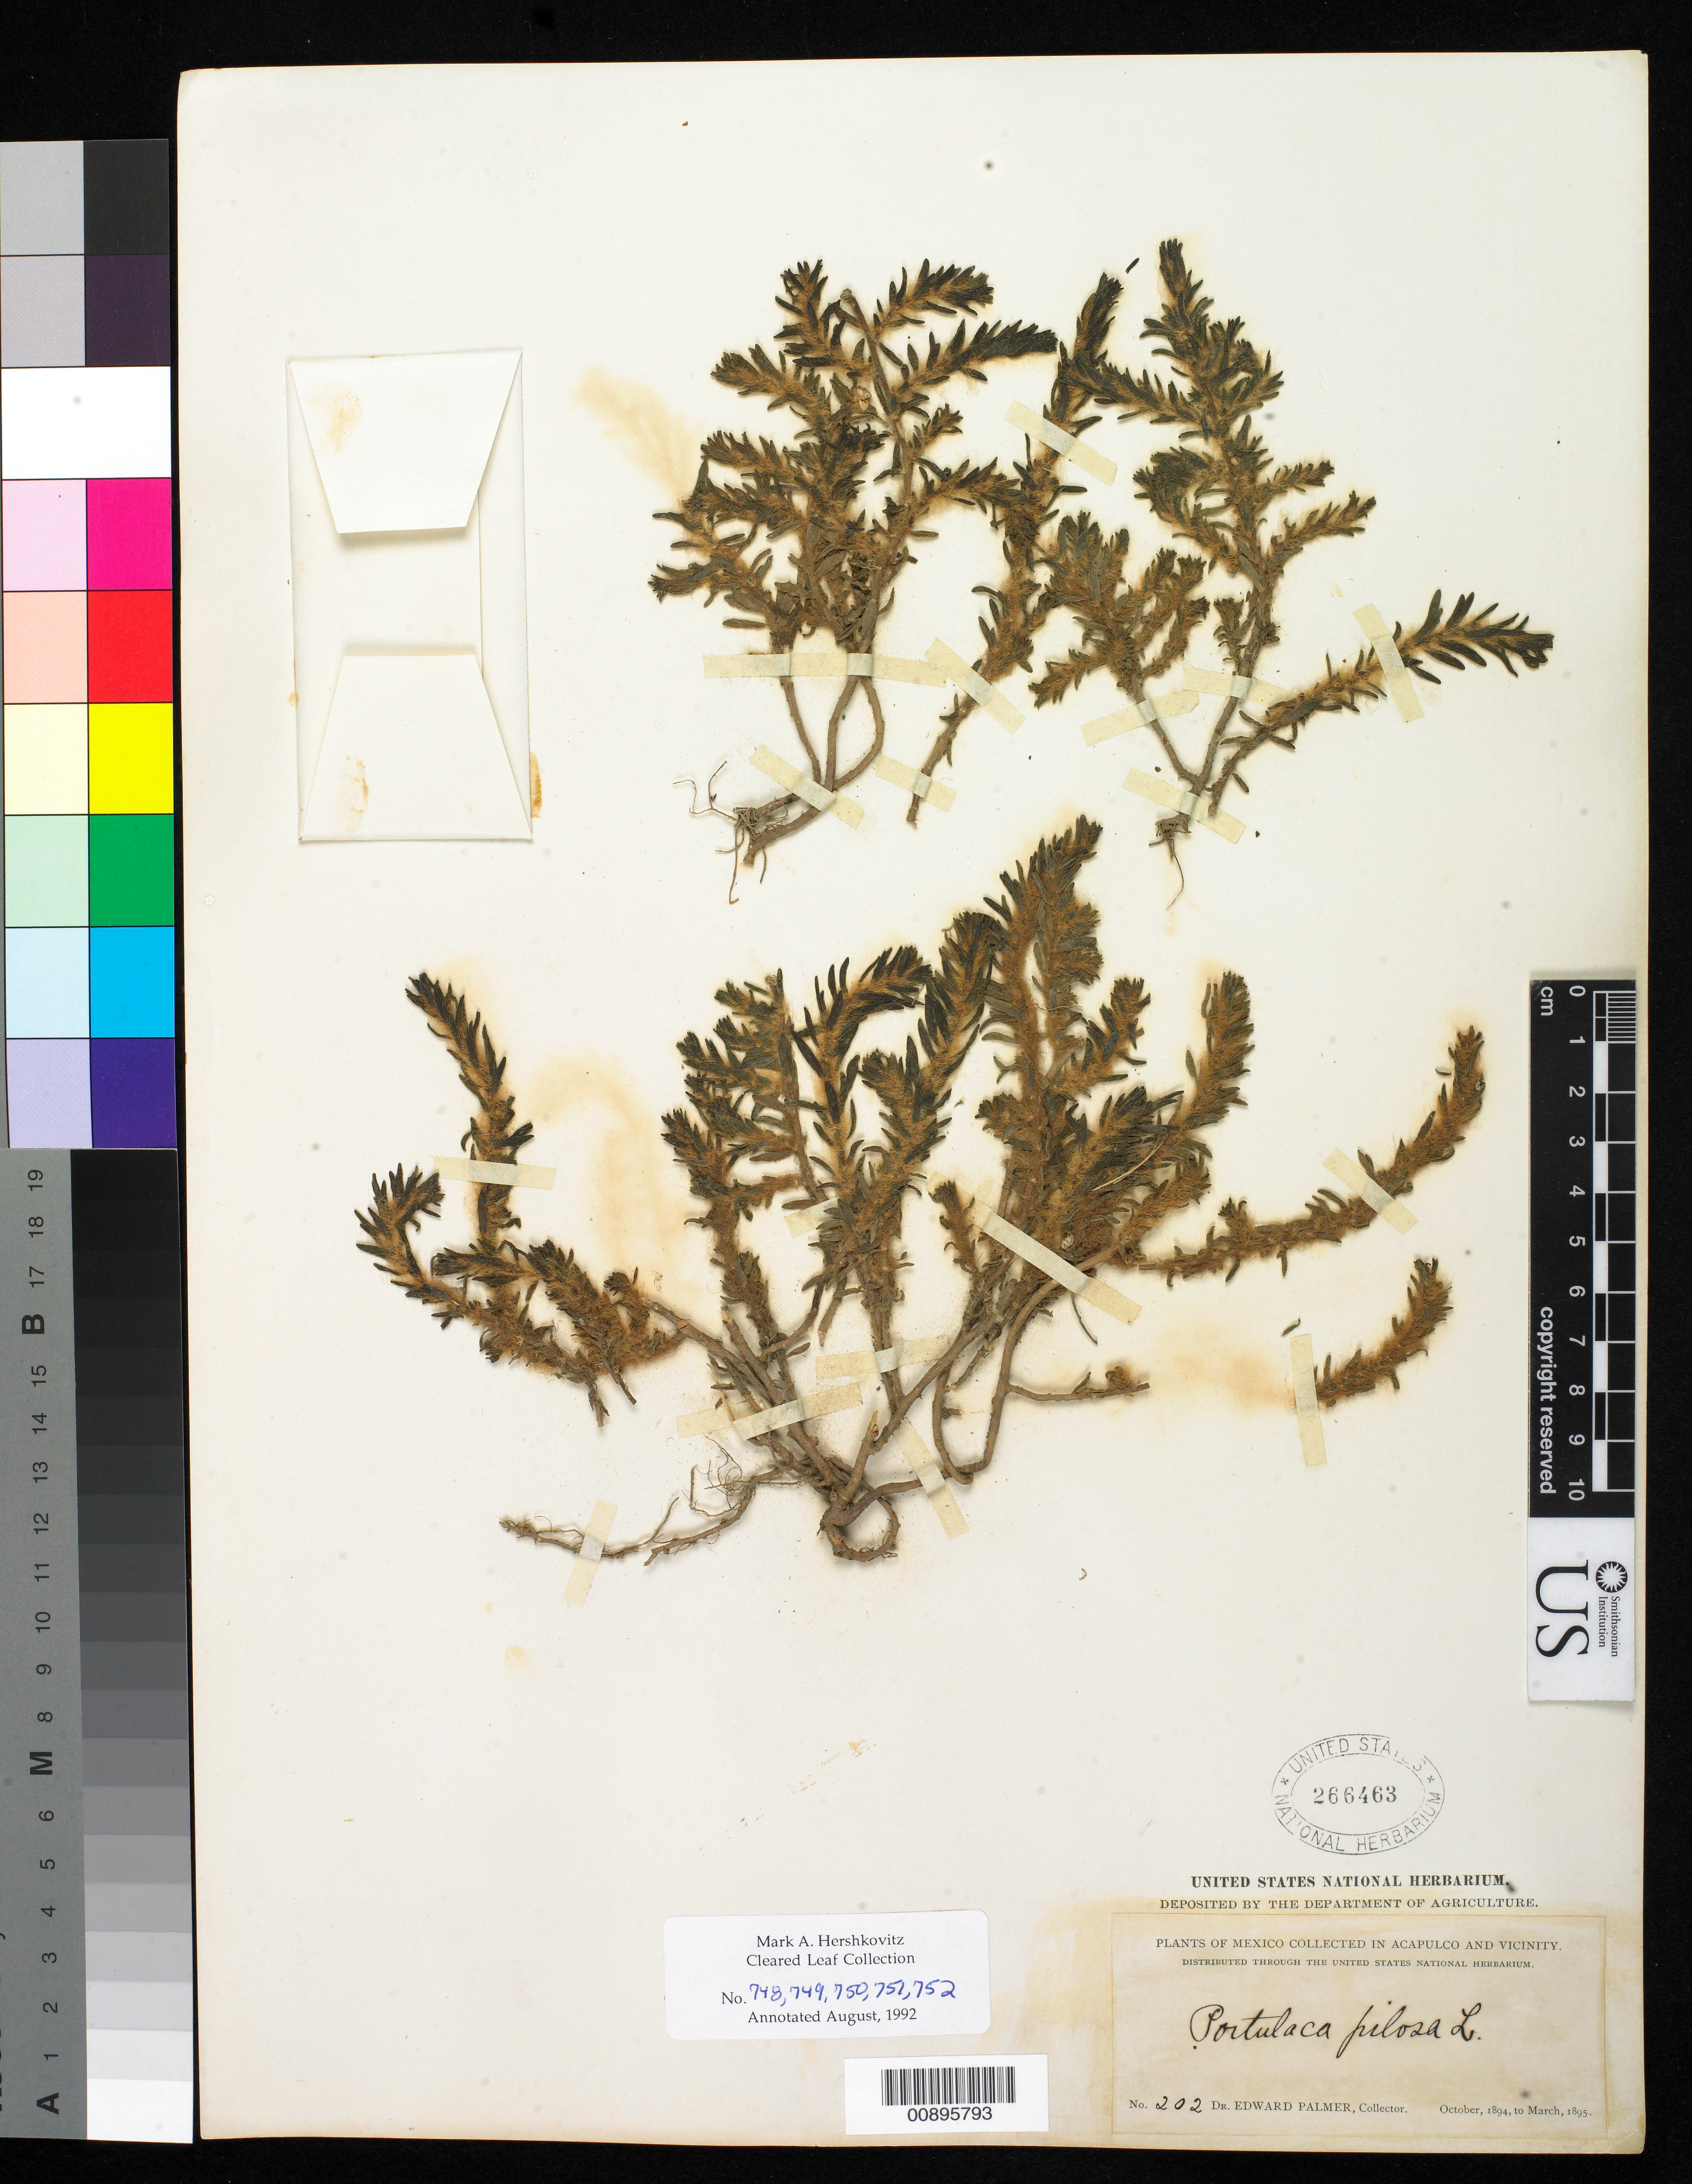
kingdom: Plantae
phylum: Tracheophyta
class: Magnoliopsida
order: Caryophyllales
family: Portulacaceae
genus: Portulaca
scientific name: Portulaca pilosa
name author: L.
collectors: E. Palmer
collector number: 202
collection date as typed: Oct 1894 to -- Mar 1895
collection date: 1894-10/1895-03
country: Mexico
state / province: Guerrero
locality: Acapulco, Guerrero and vicinity.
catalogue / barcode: US 266463